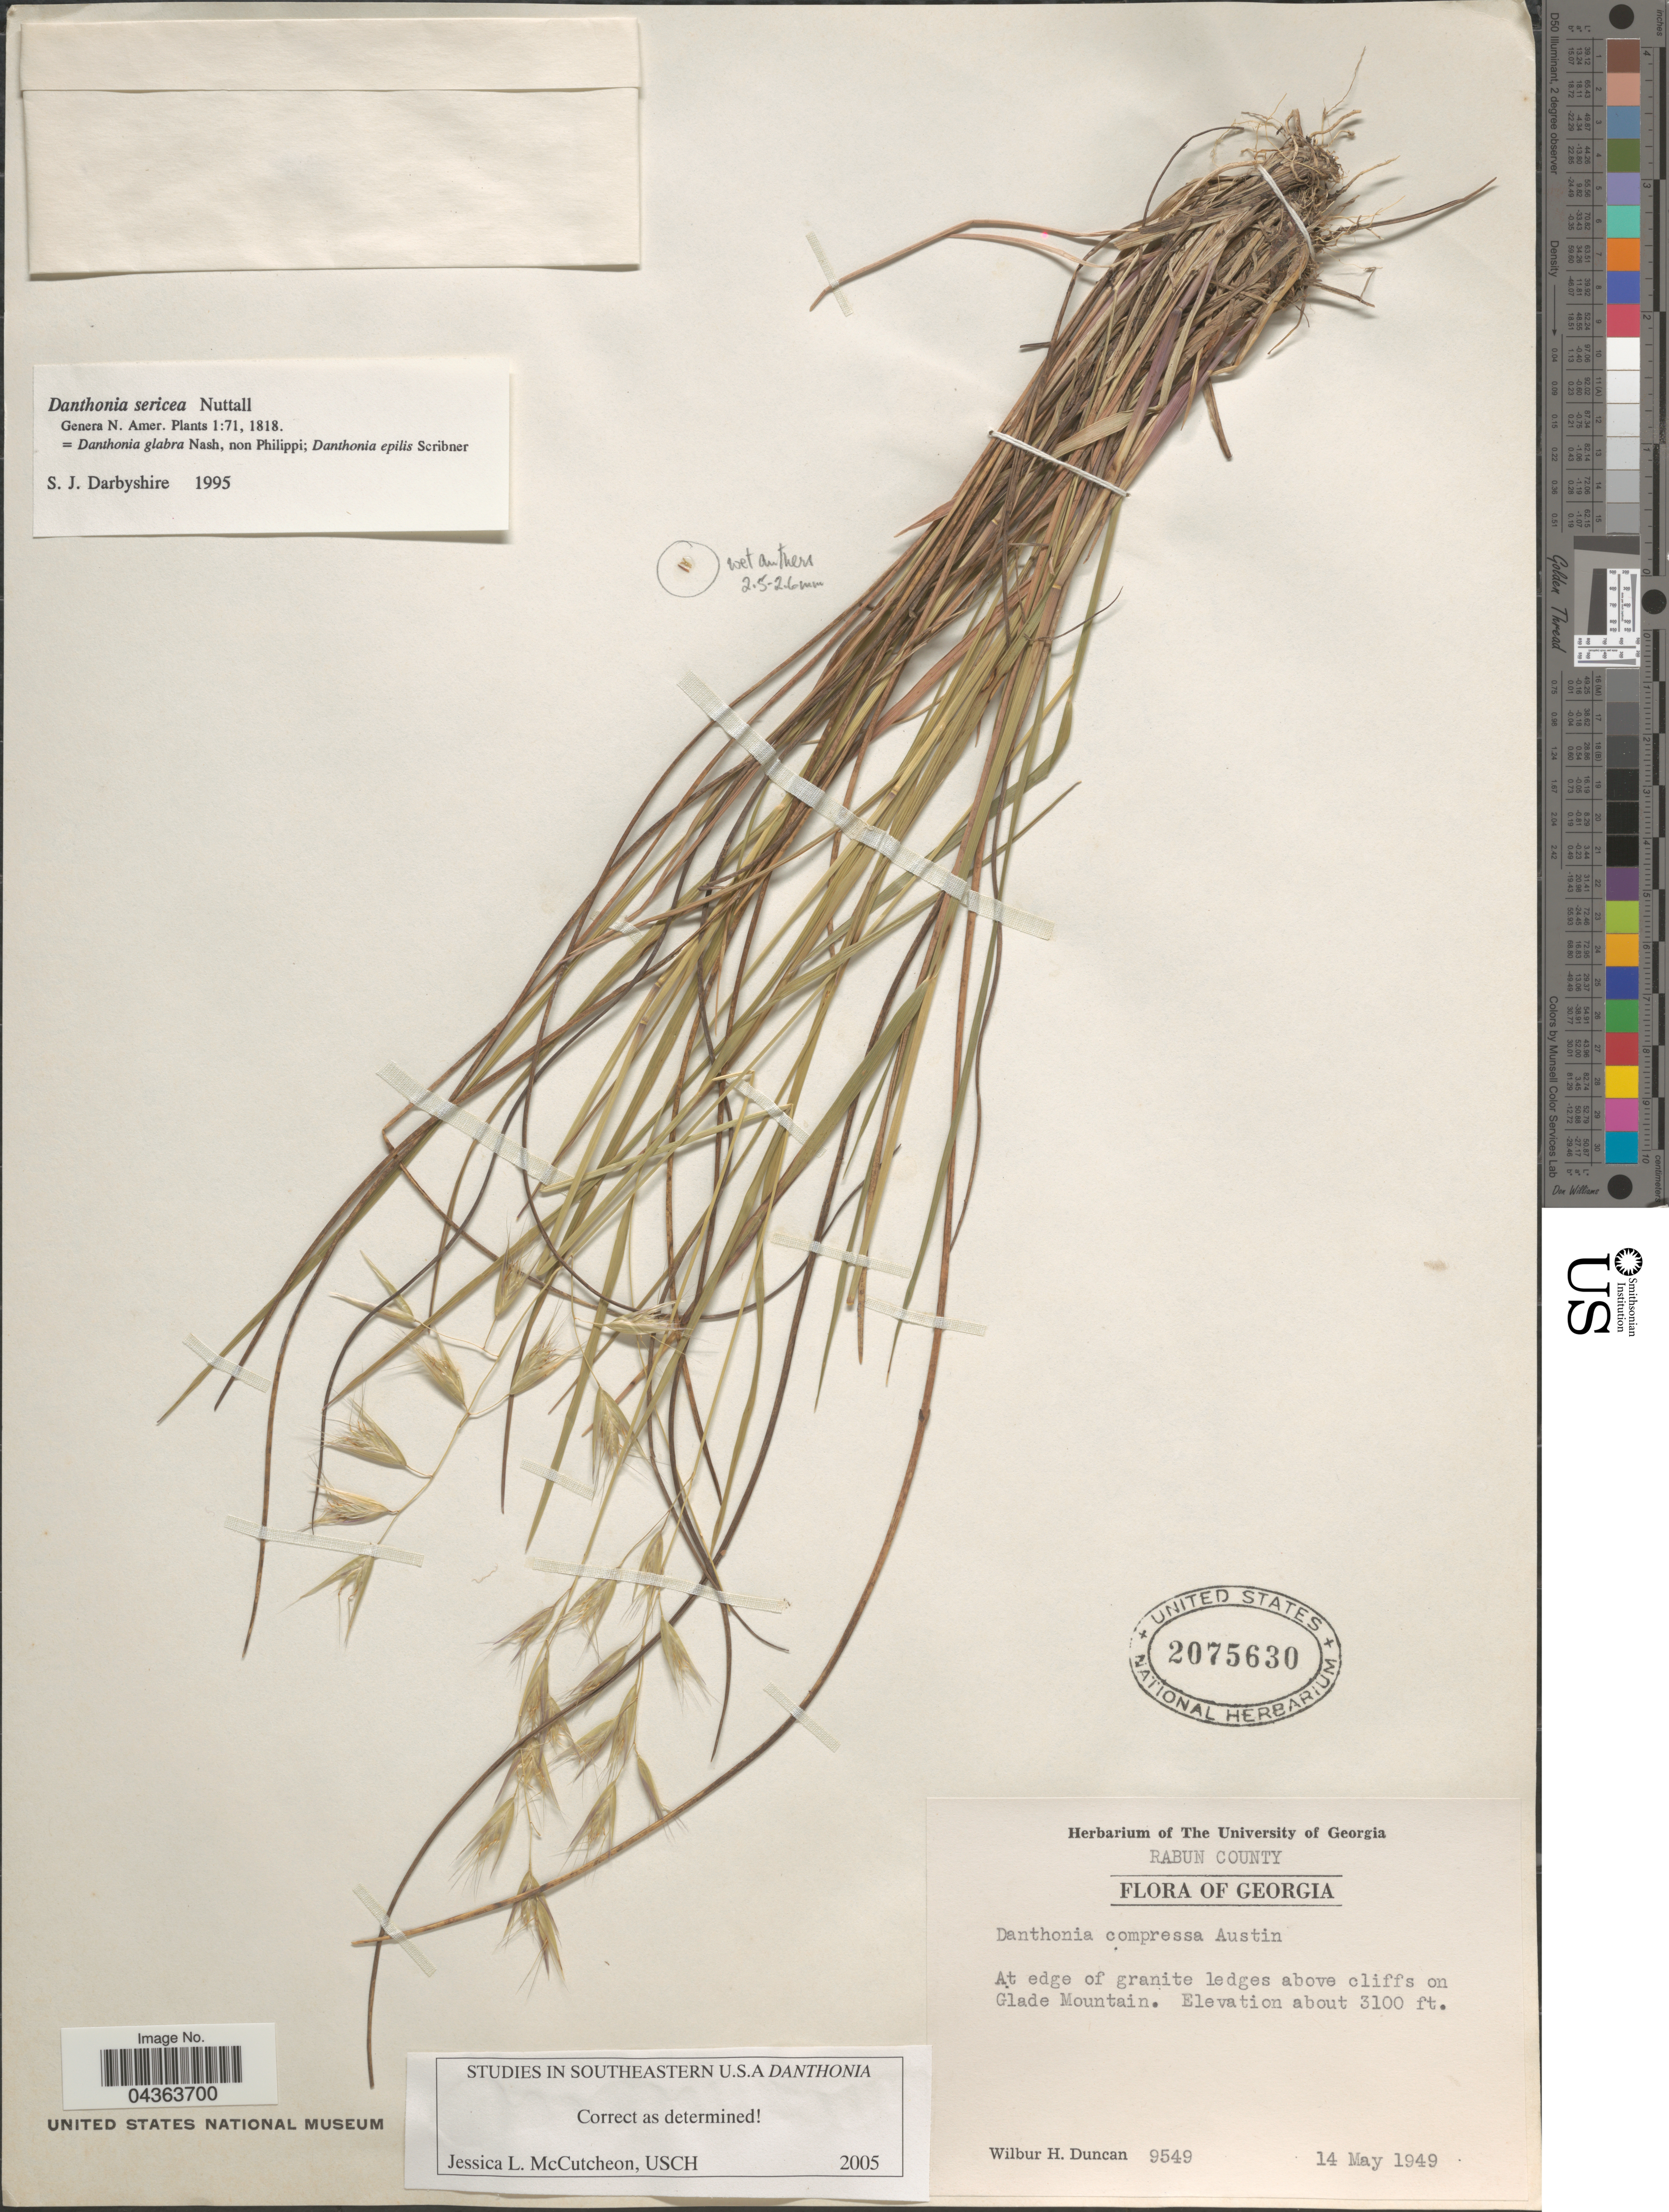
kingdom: Plantae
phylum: Tracheophyta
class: Liliopsida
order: Poales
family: Poaceae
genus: Danthonia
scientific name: Danthonia sericea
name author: Nutt.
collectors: W. H. Duncan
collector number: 9549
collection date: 1949-05-14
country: United States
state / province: Georgia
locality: Rabun County. At edge of granite ledges above cliffs on Glade Mountain.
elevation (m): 945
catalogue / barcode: US 2075630